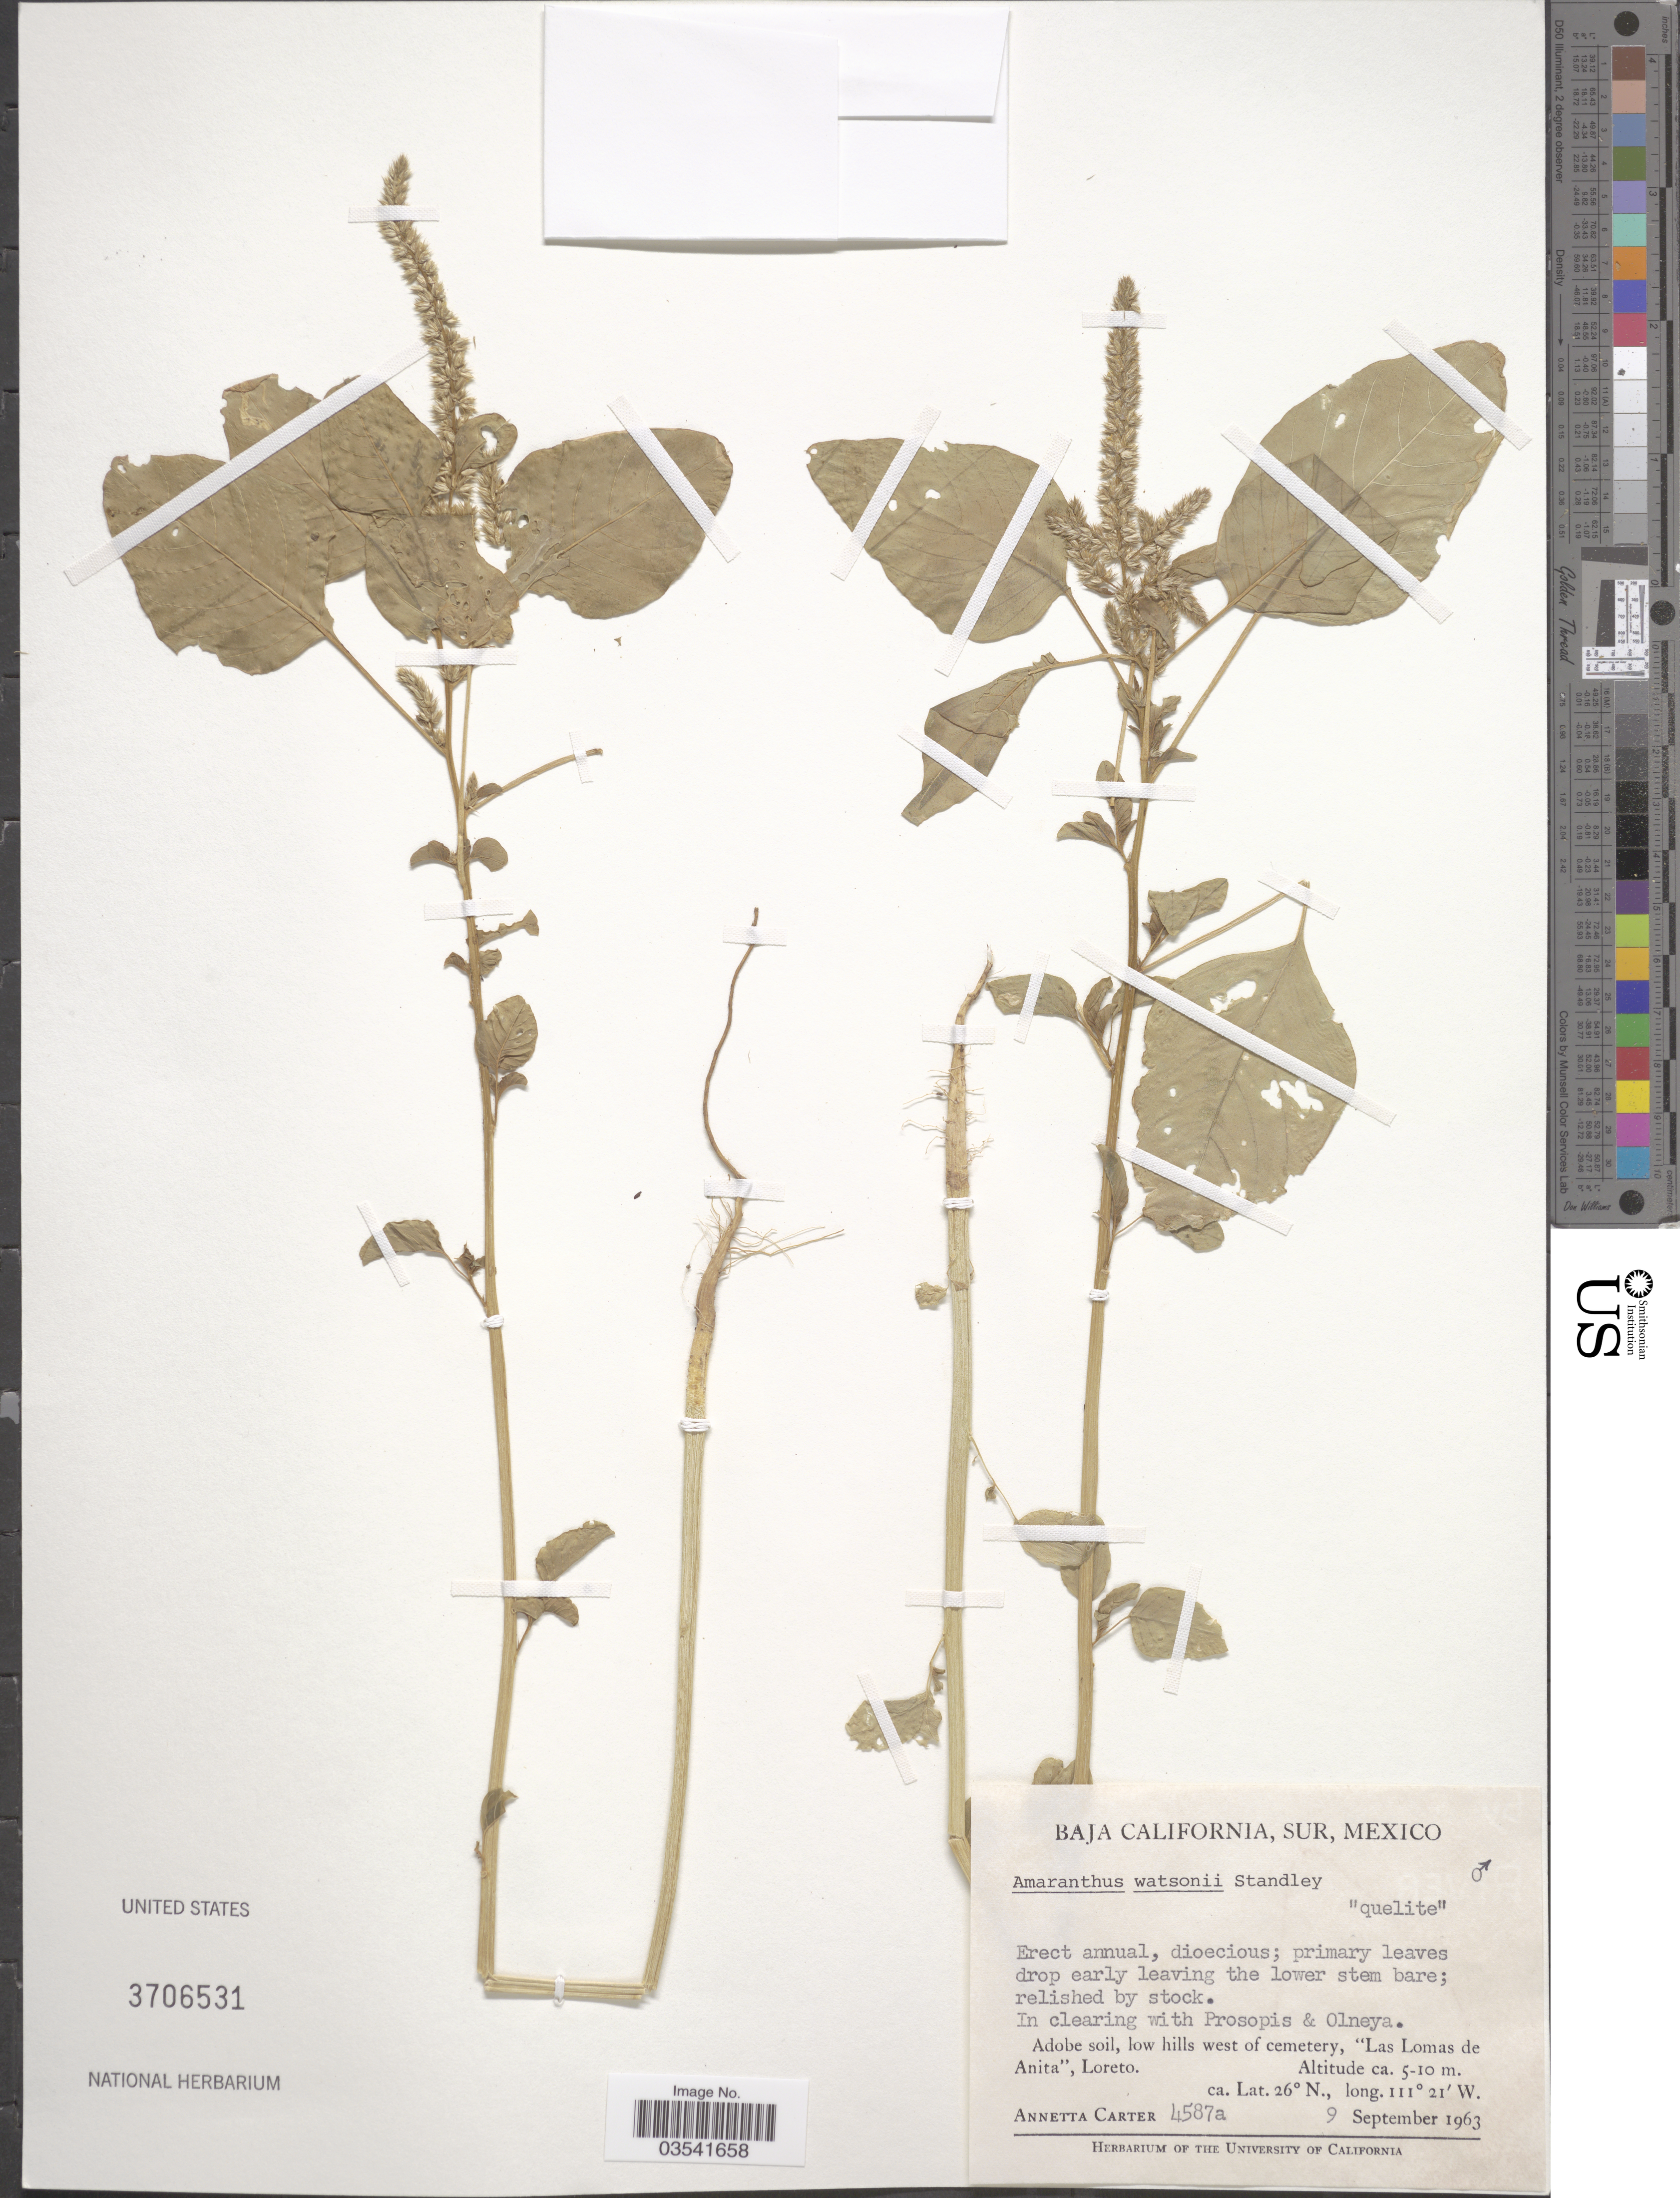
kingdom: Plantae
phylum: Tracheophyta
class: Magnoliopsida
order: Caryophyllales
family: Amaranthaceae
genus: Amaranthus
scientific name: Amaranthus watsonii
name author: Standl.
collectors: A. Carter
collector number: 4587a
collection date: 1963-09-09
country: Mexico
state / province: Baja California Sur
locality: Las Lomas de Anita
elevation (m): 5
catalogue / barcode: US 3706531